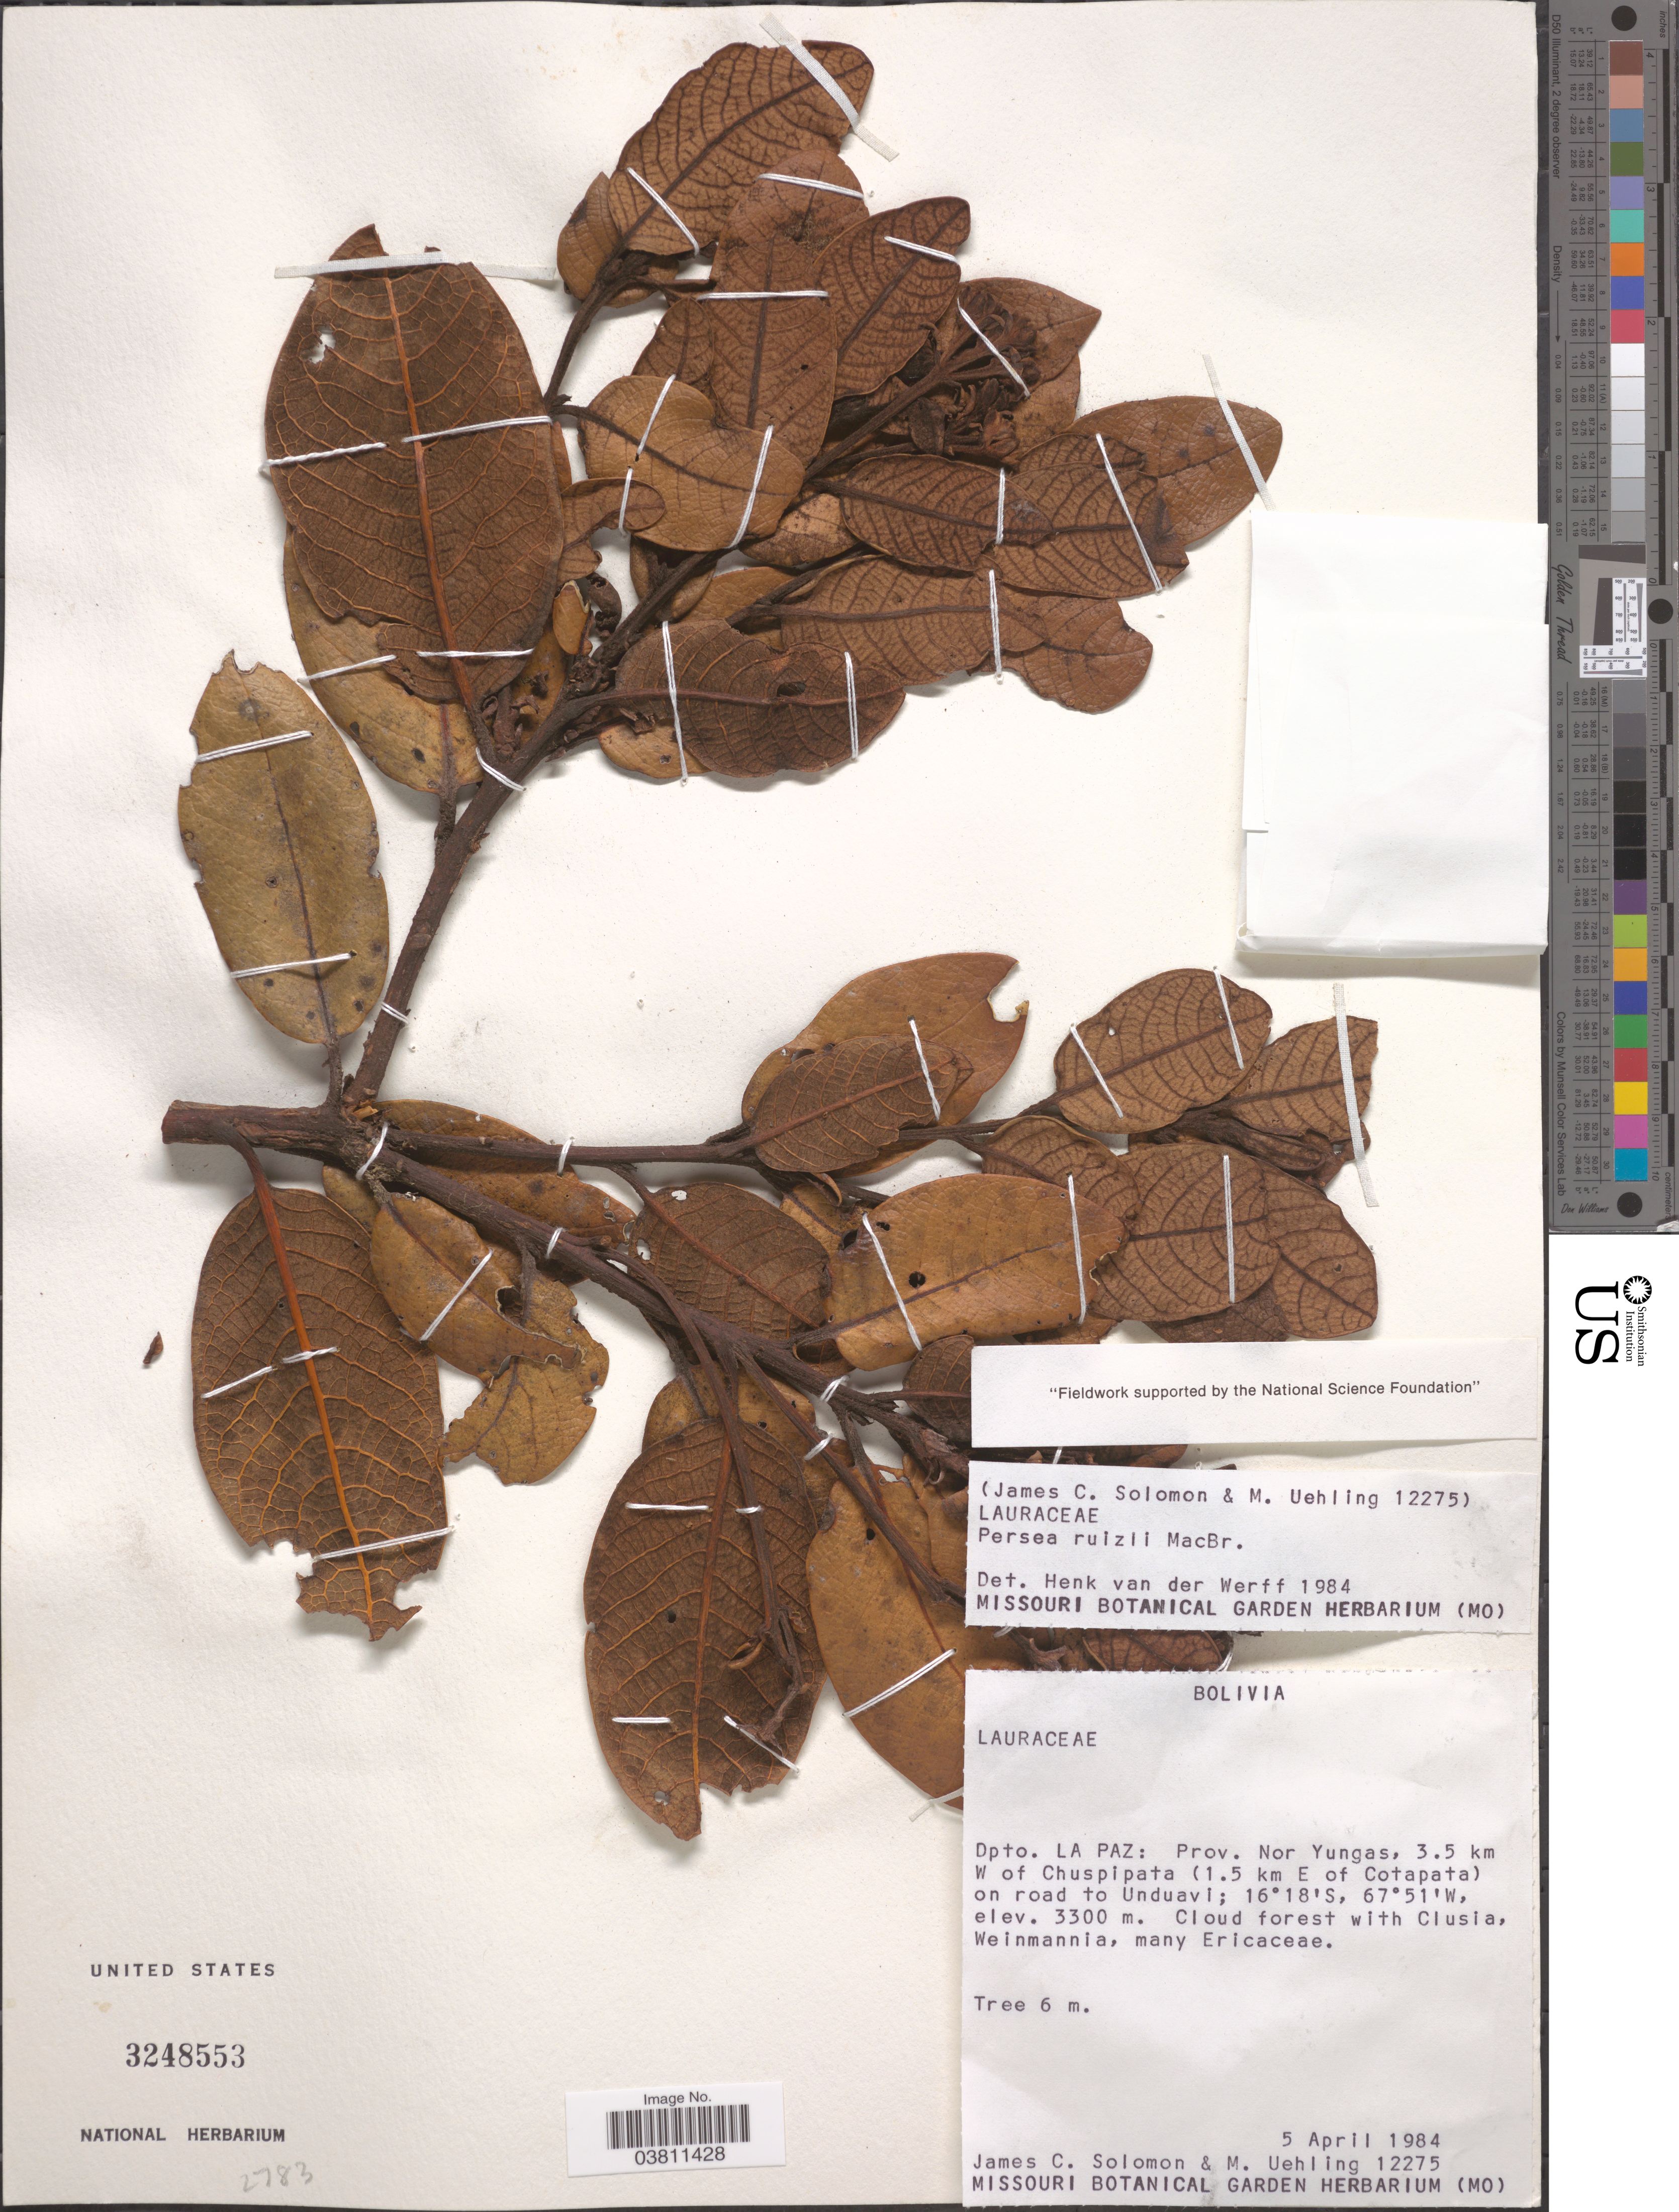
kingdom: Plantae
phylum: Tracheophyta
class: Magnoliopsida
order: Laurales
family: Lauraceae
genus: Persea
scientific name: Persea ruizii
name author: J.F. Macbr.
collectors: J. C. Solomon & M. Uehling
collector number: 12275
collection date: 1984-04-05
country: Bolivia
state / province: La Paz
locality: Dpto. La Paz: Prov. Nor Yungas, 3.5 km W of Chuspipata (1.5 km E of Cotapata) on road to Unduavi.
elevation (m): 3300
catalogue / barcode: US 3248553